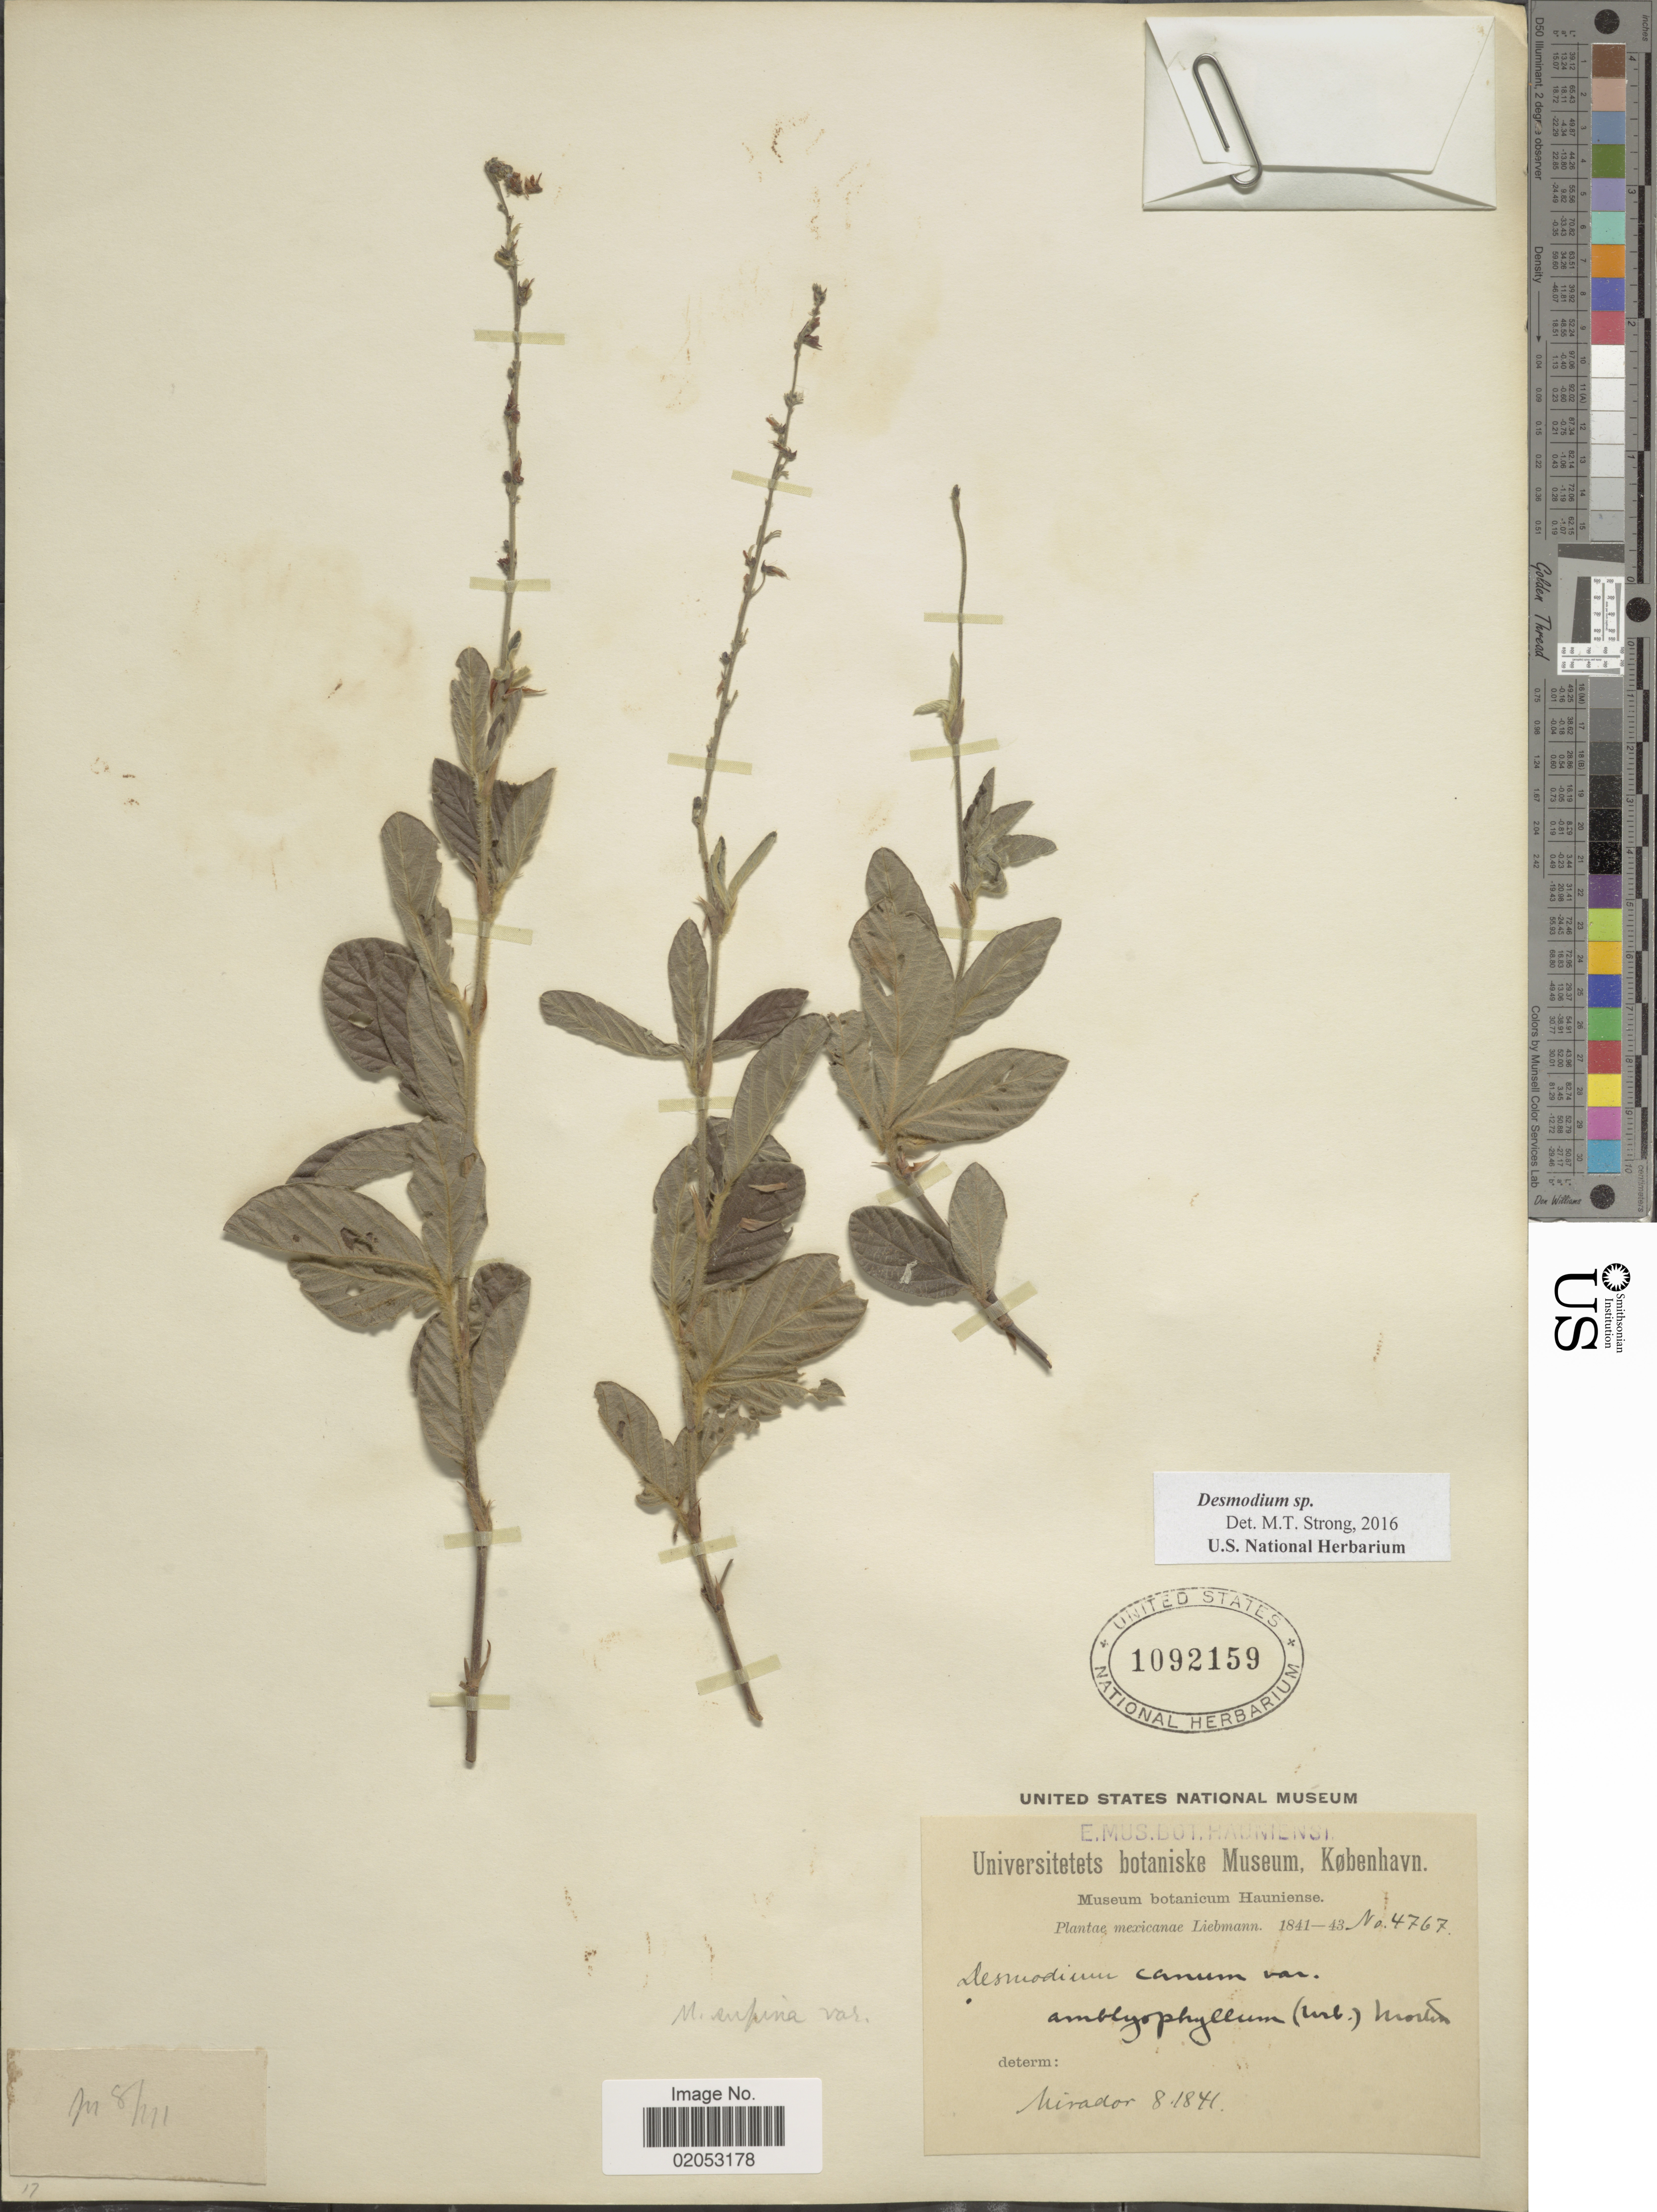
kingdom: Plantae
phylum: Tracheophyta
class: Magnoliopsida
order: Fabales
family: Fabaceae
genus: Desmodium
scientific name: Desmodium sp.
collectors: Liebmann, --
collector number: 4767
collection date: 1841-08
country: Mexico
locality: Mexicanae, Mirador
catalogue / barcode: US 1092159